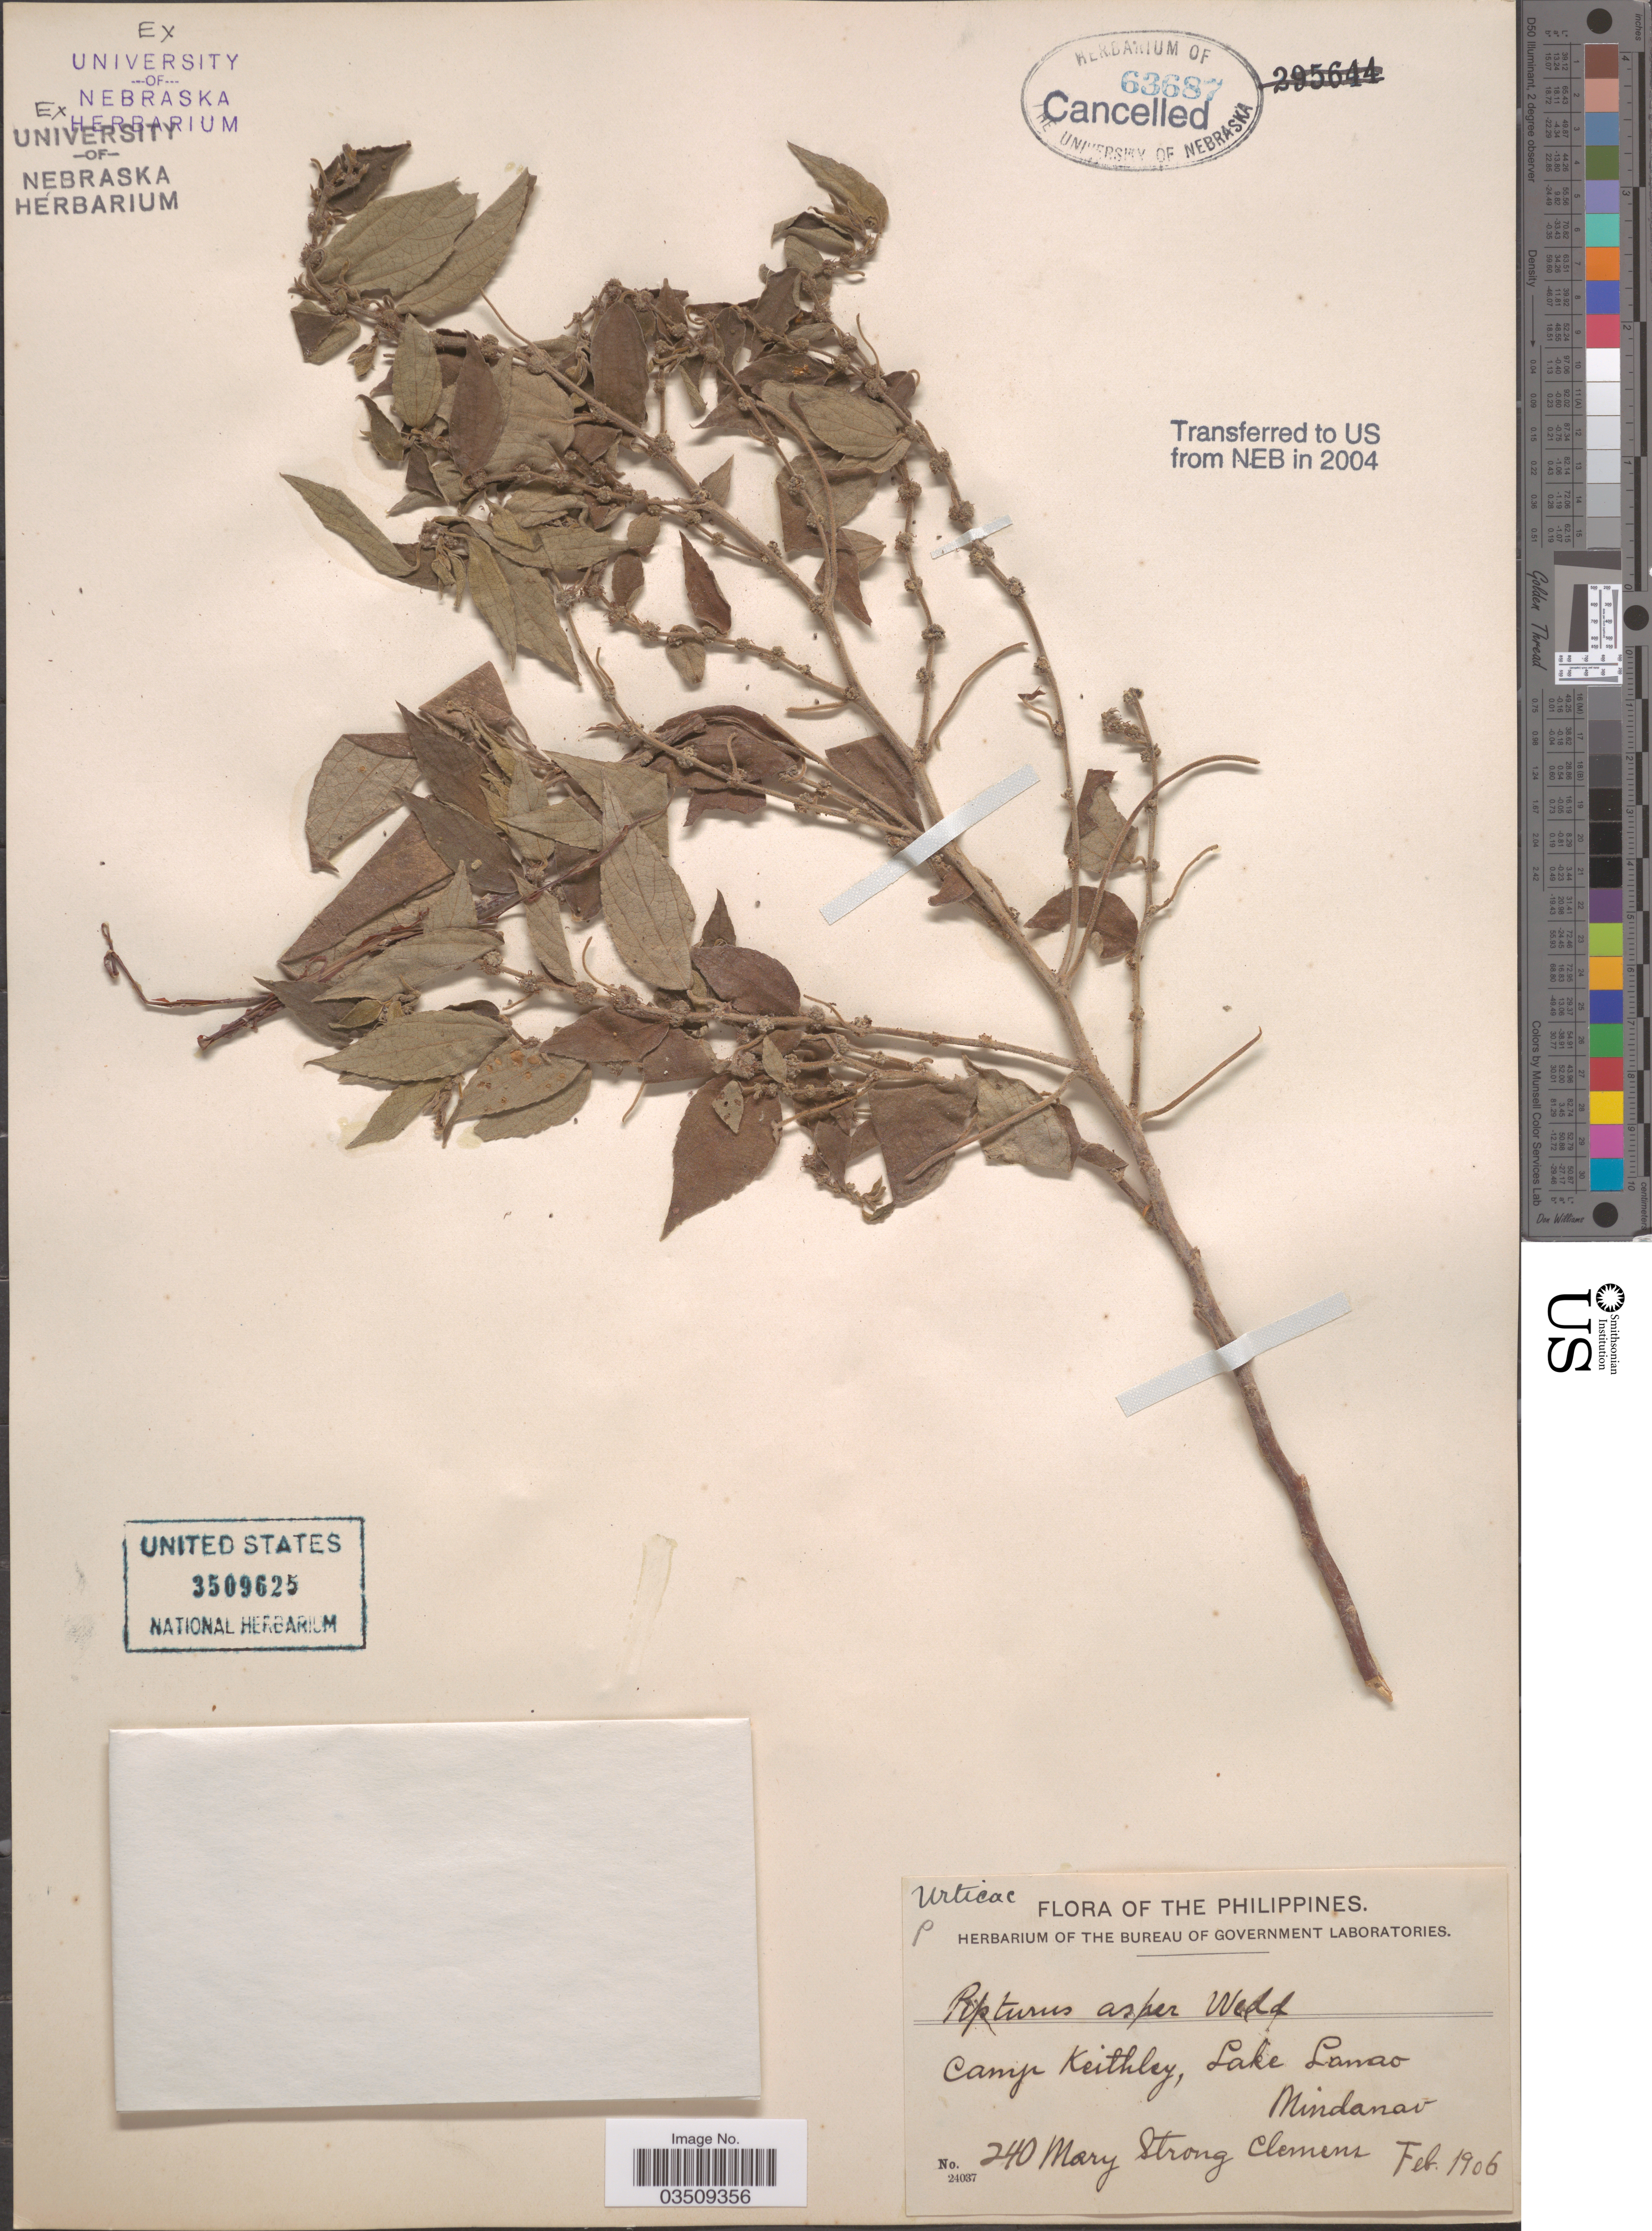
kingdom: Plantae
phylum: Tracheophyta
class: Magnoliopsida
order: Rosales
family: Urticaceae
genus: Pipturus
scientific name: Pipturus arborescens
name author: (Link) C.B. Rob.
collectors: M. S. Clemens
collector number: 240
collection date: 1906-02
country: Philippines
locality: Camp Keithley, Lake Lanao. Mindanao.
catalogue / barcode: US 3509625